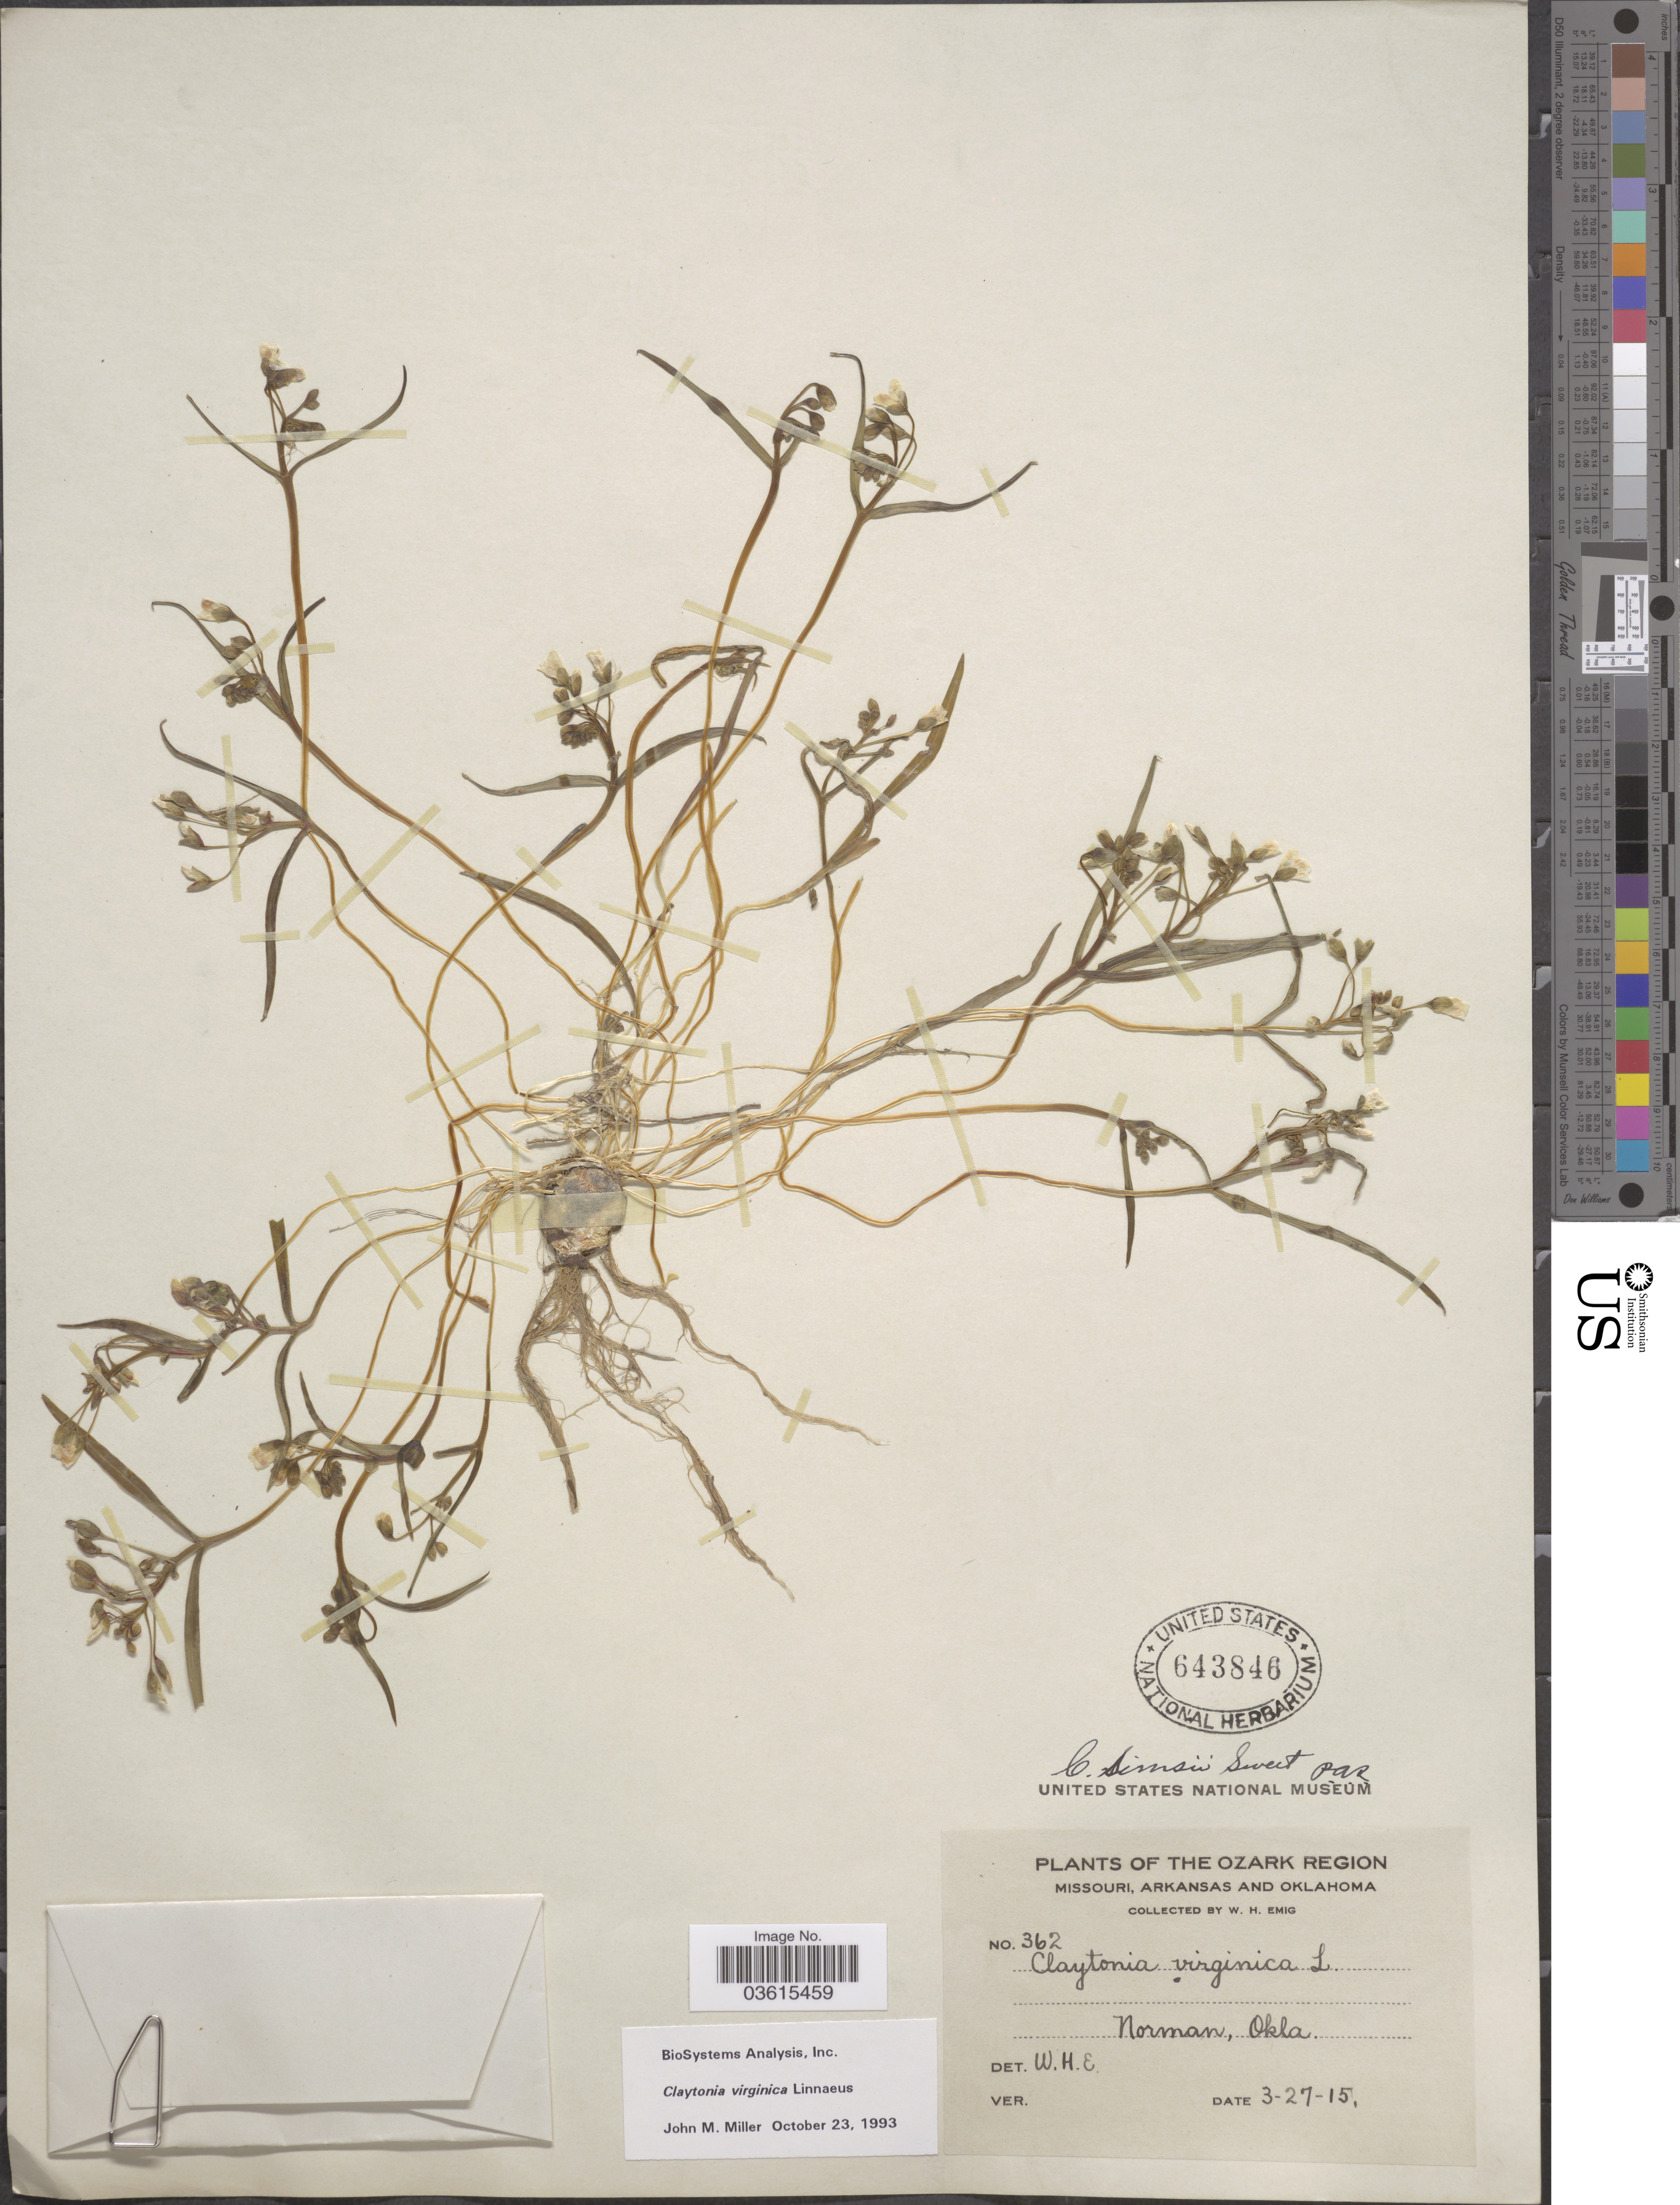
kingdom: Plantae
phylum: Tracheophyta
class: Magnoliopsida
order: Caryophyllales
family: Montiaceae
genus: Claytonia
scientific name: Claytonia virginica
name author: L.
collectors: W. H. Emig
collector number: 362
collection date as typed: Transcribed d/m/y: 27/3/15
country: United States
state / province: Oklahoma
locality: The Ozark Region, Norman.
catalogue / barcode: US 643846